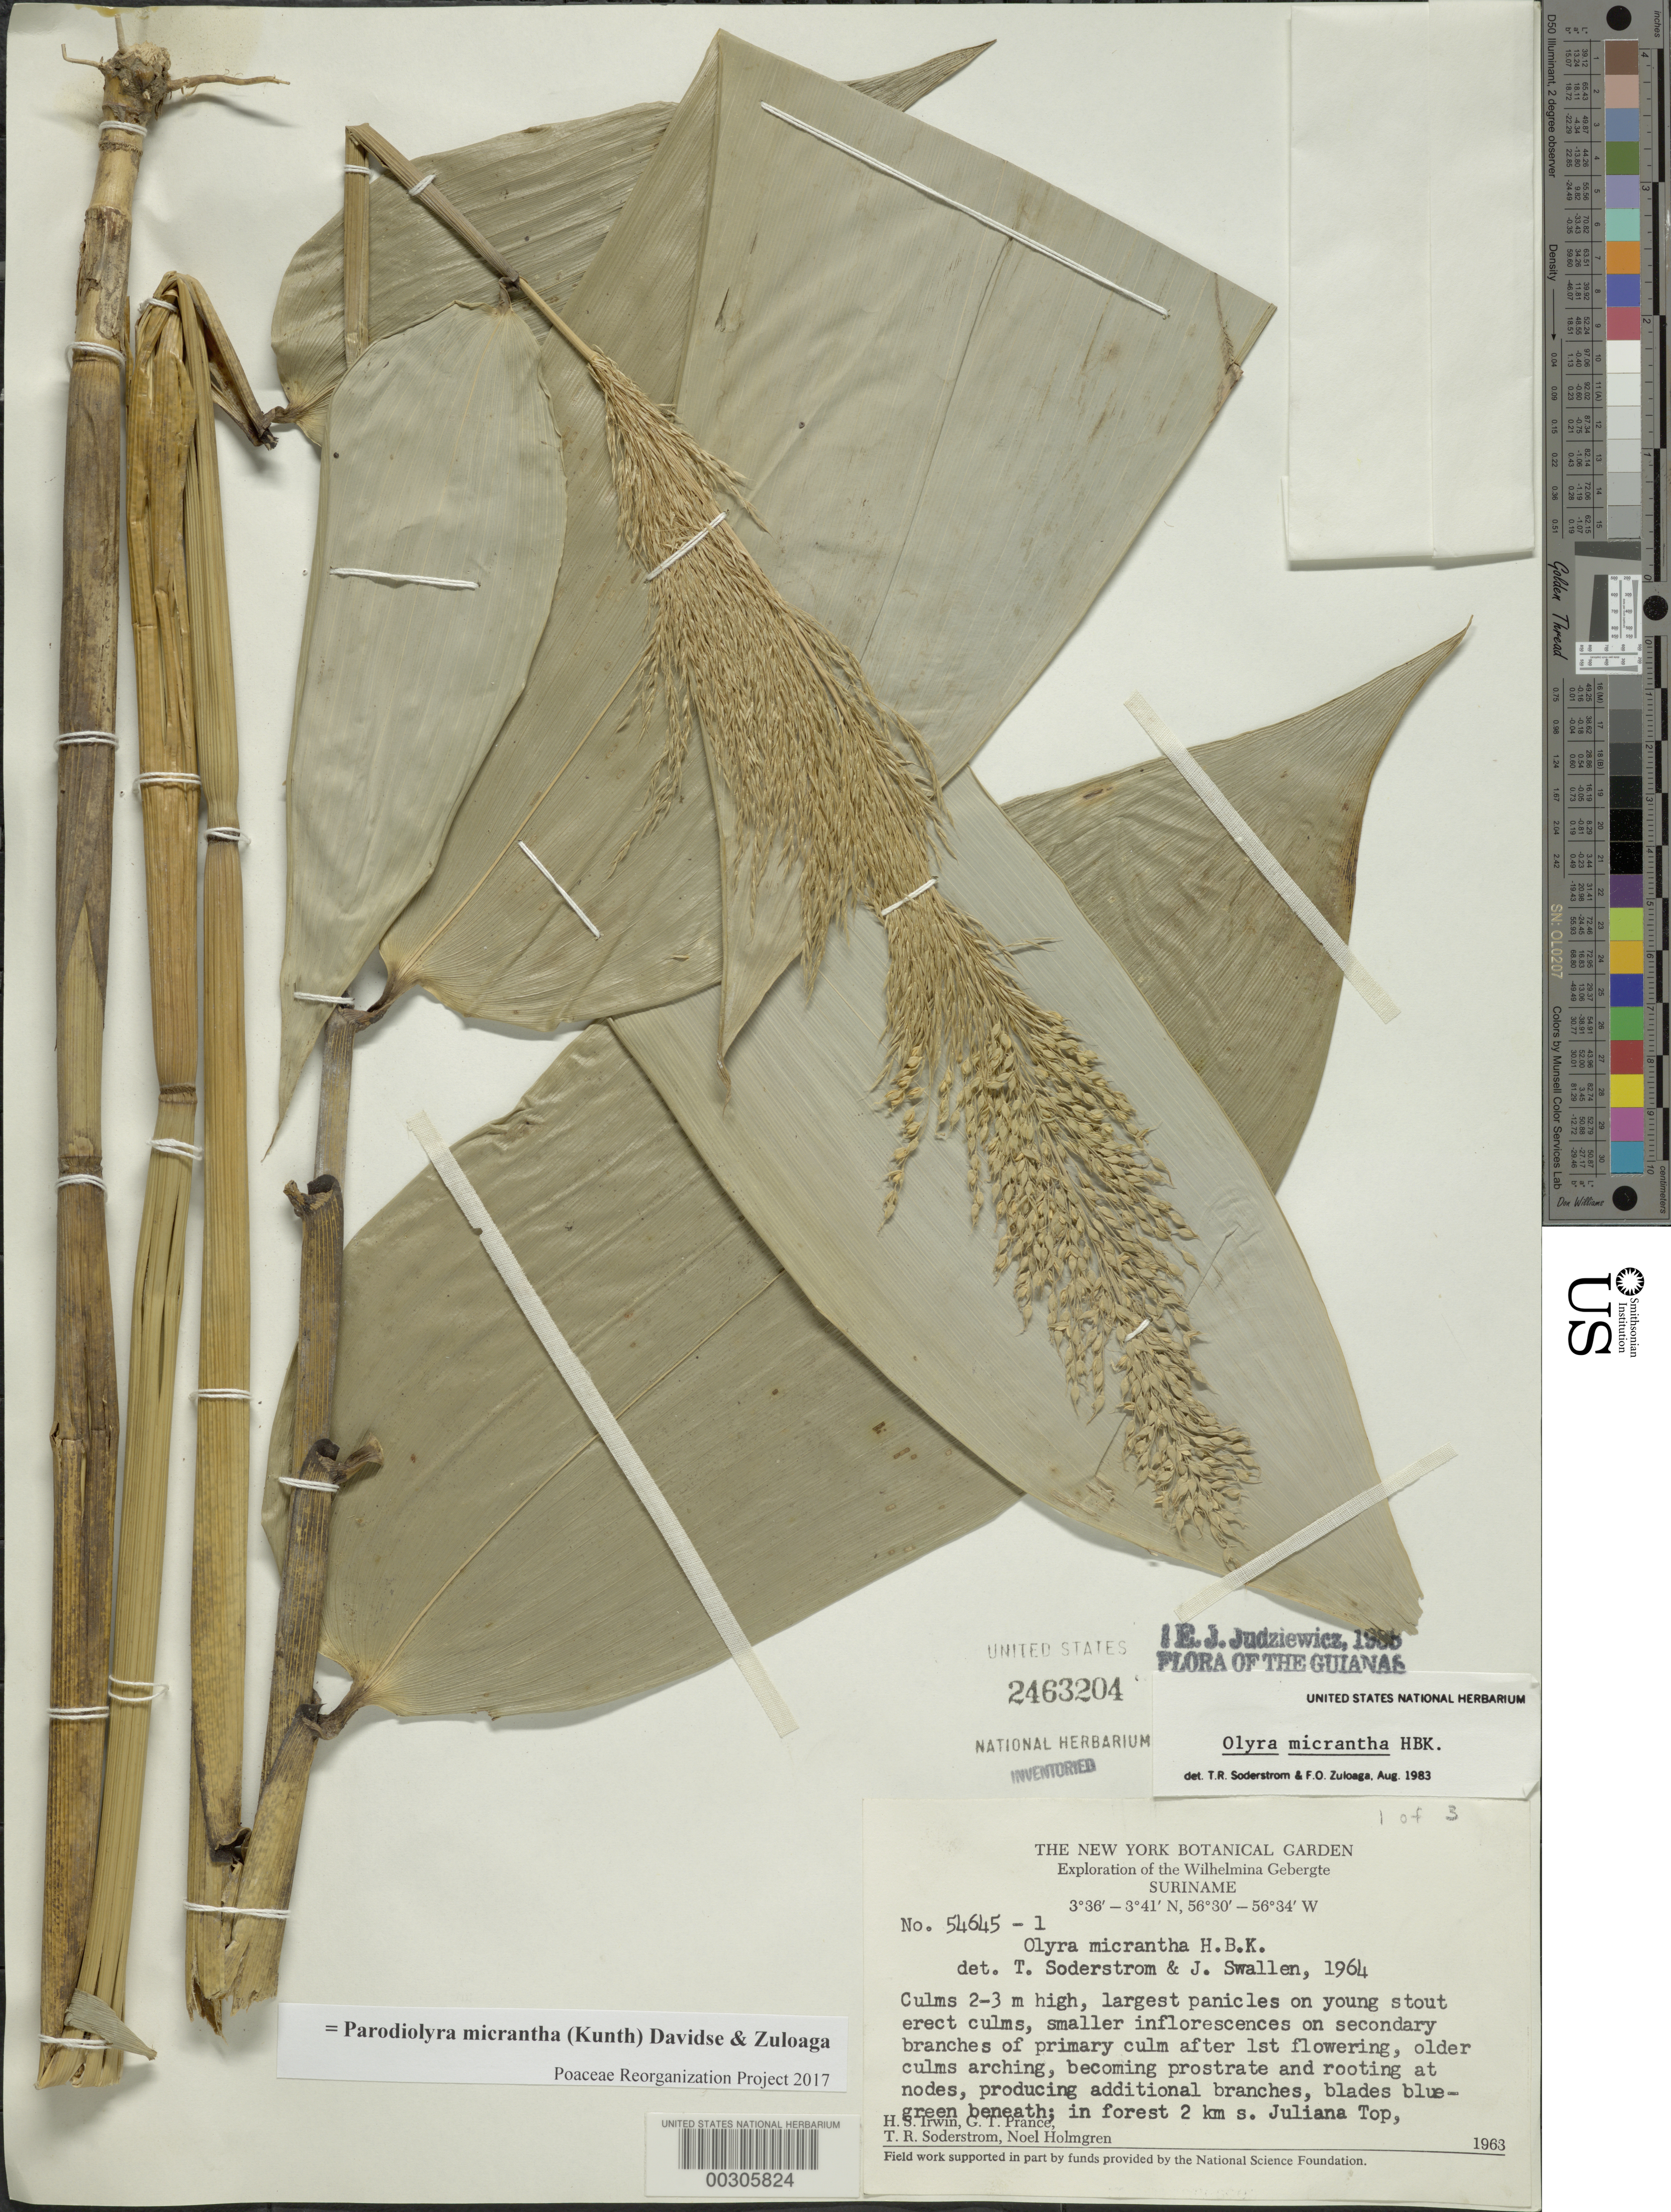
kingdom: Plantae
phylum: Tracheophyta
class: Liliopsida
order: Poales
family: Poaceae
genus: Parodiolyra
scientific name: Parodiolyra micrantha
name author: (Kunth) Davidse & Zuloaga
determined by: Poaceae Reorganization Project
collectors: H. Irwin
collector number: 54645-1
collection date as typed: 1963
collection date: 1963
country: Suriname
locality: Lat. 3 36'n: long. 56 30'w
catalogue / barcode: US 2463204